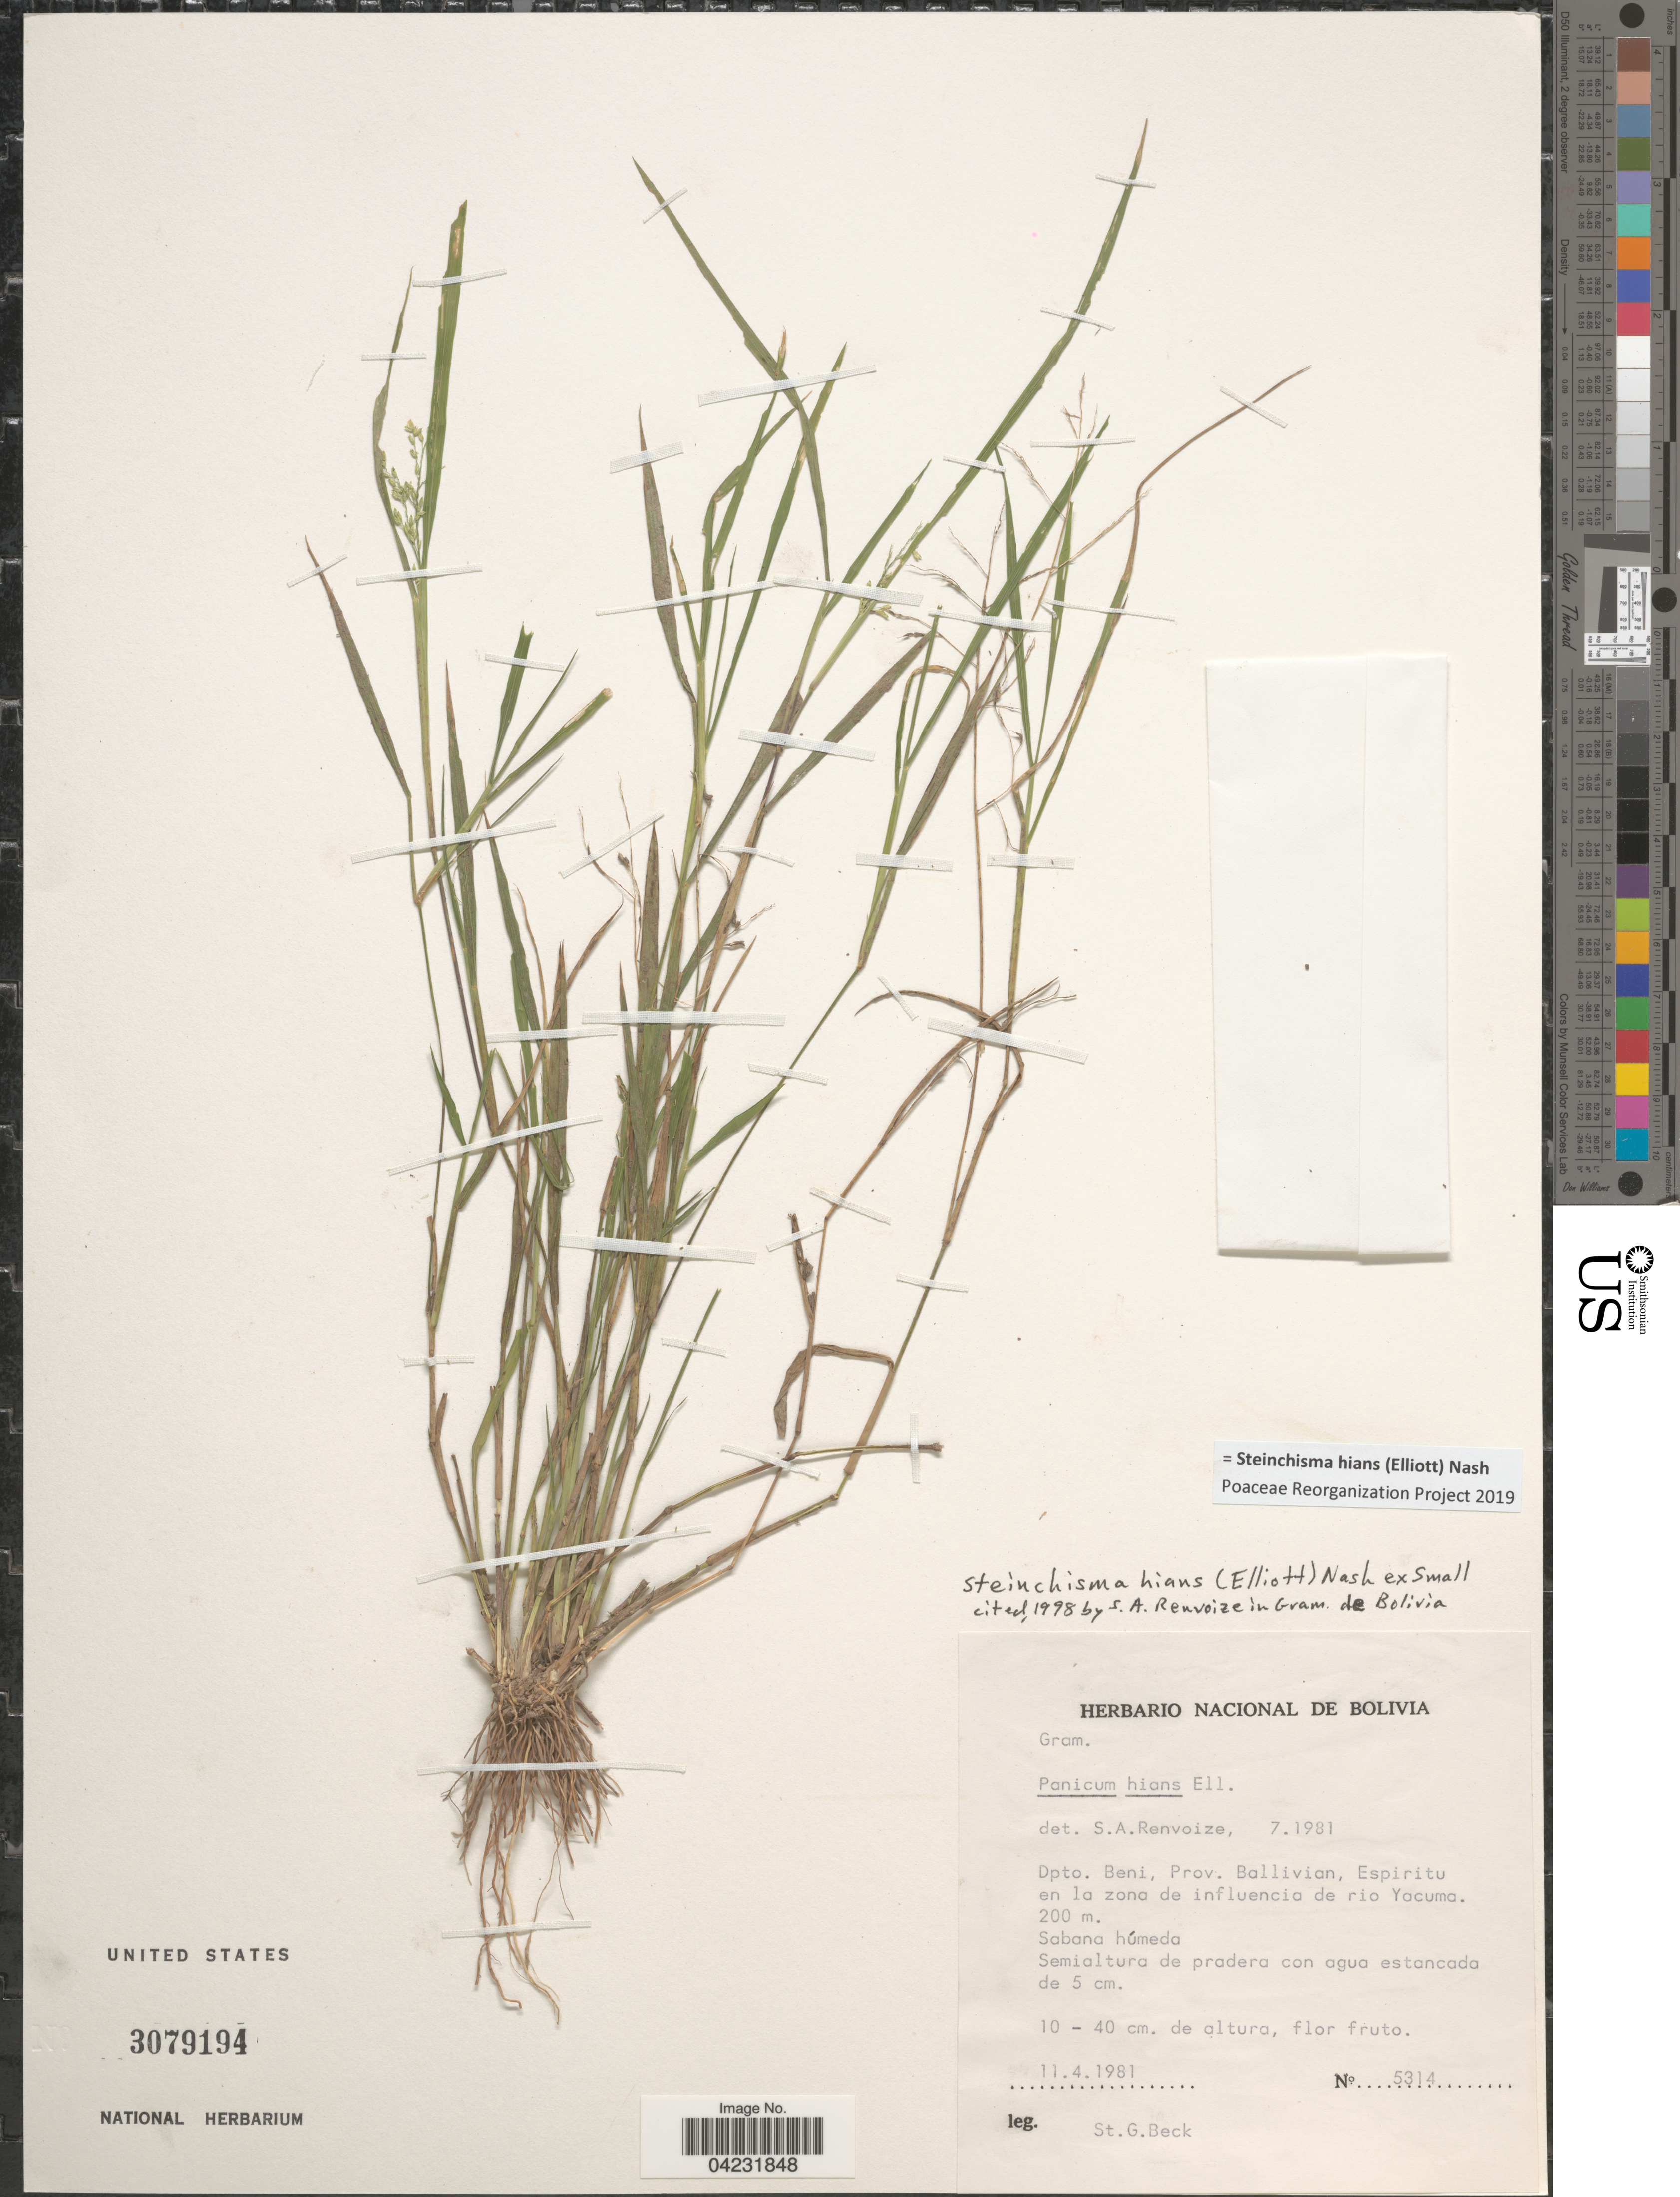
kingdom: Plantae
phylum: Tracheophyta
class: Liliopsida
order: Poales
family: Poaceae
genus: Steinchisma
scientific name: Steinchisma hians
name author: (Elliott) Nash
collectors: S. G. Beck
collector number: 5314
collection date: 1981-04-11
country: Bolivia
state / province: Beni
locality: Dpto. Beni, Prov. Ballivian, Espiritu en la zona de influencia del rio Yacuma.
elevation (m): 200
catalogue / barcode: US 3079194